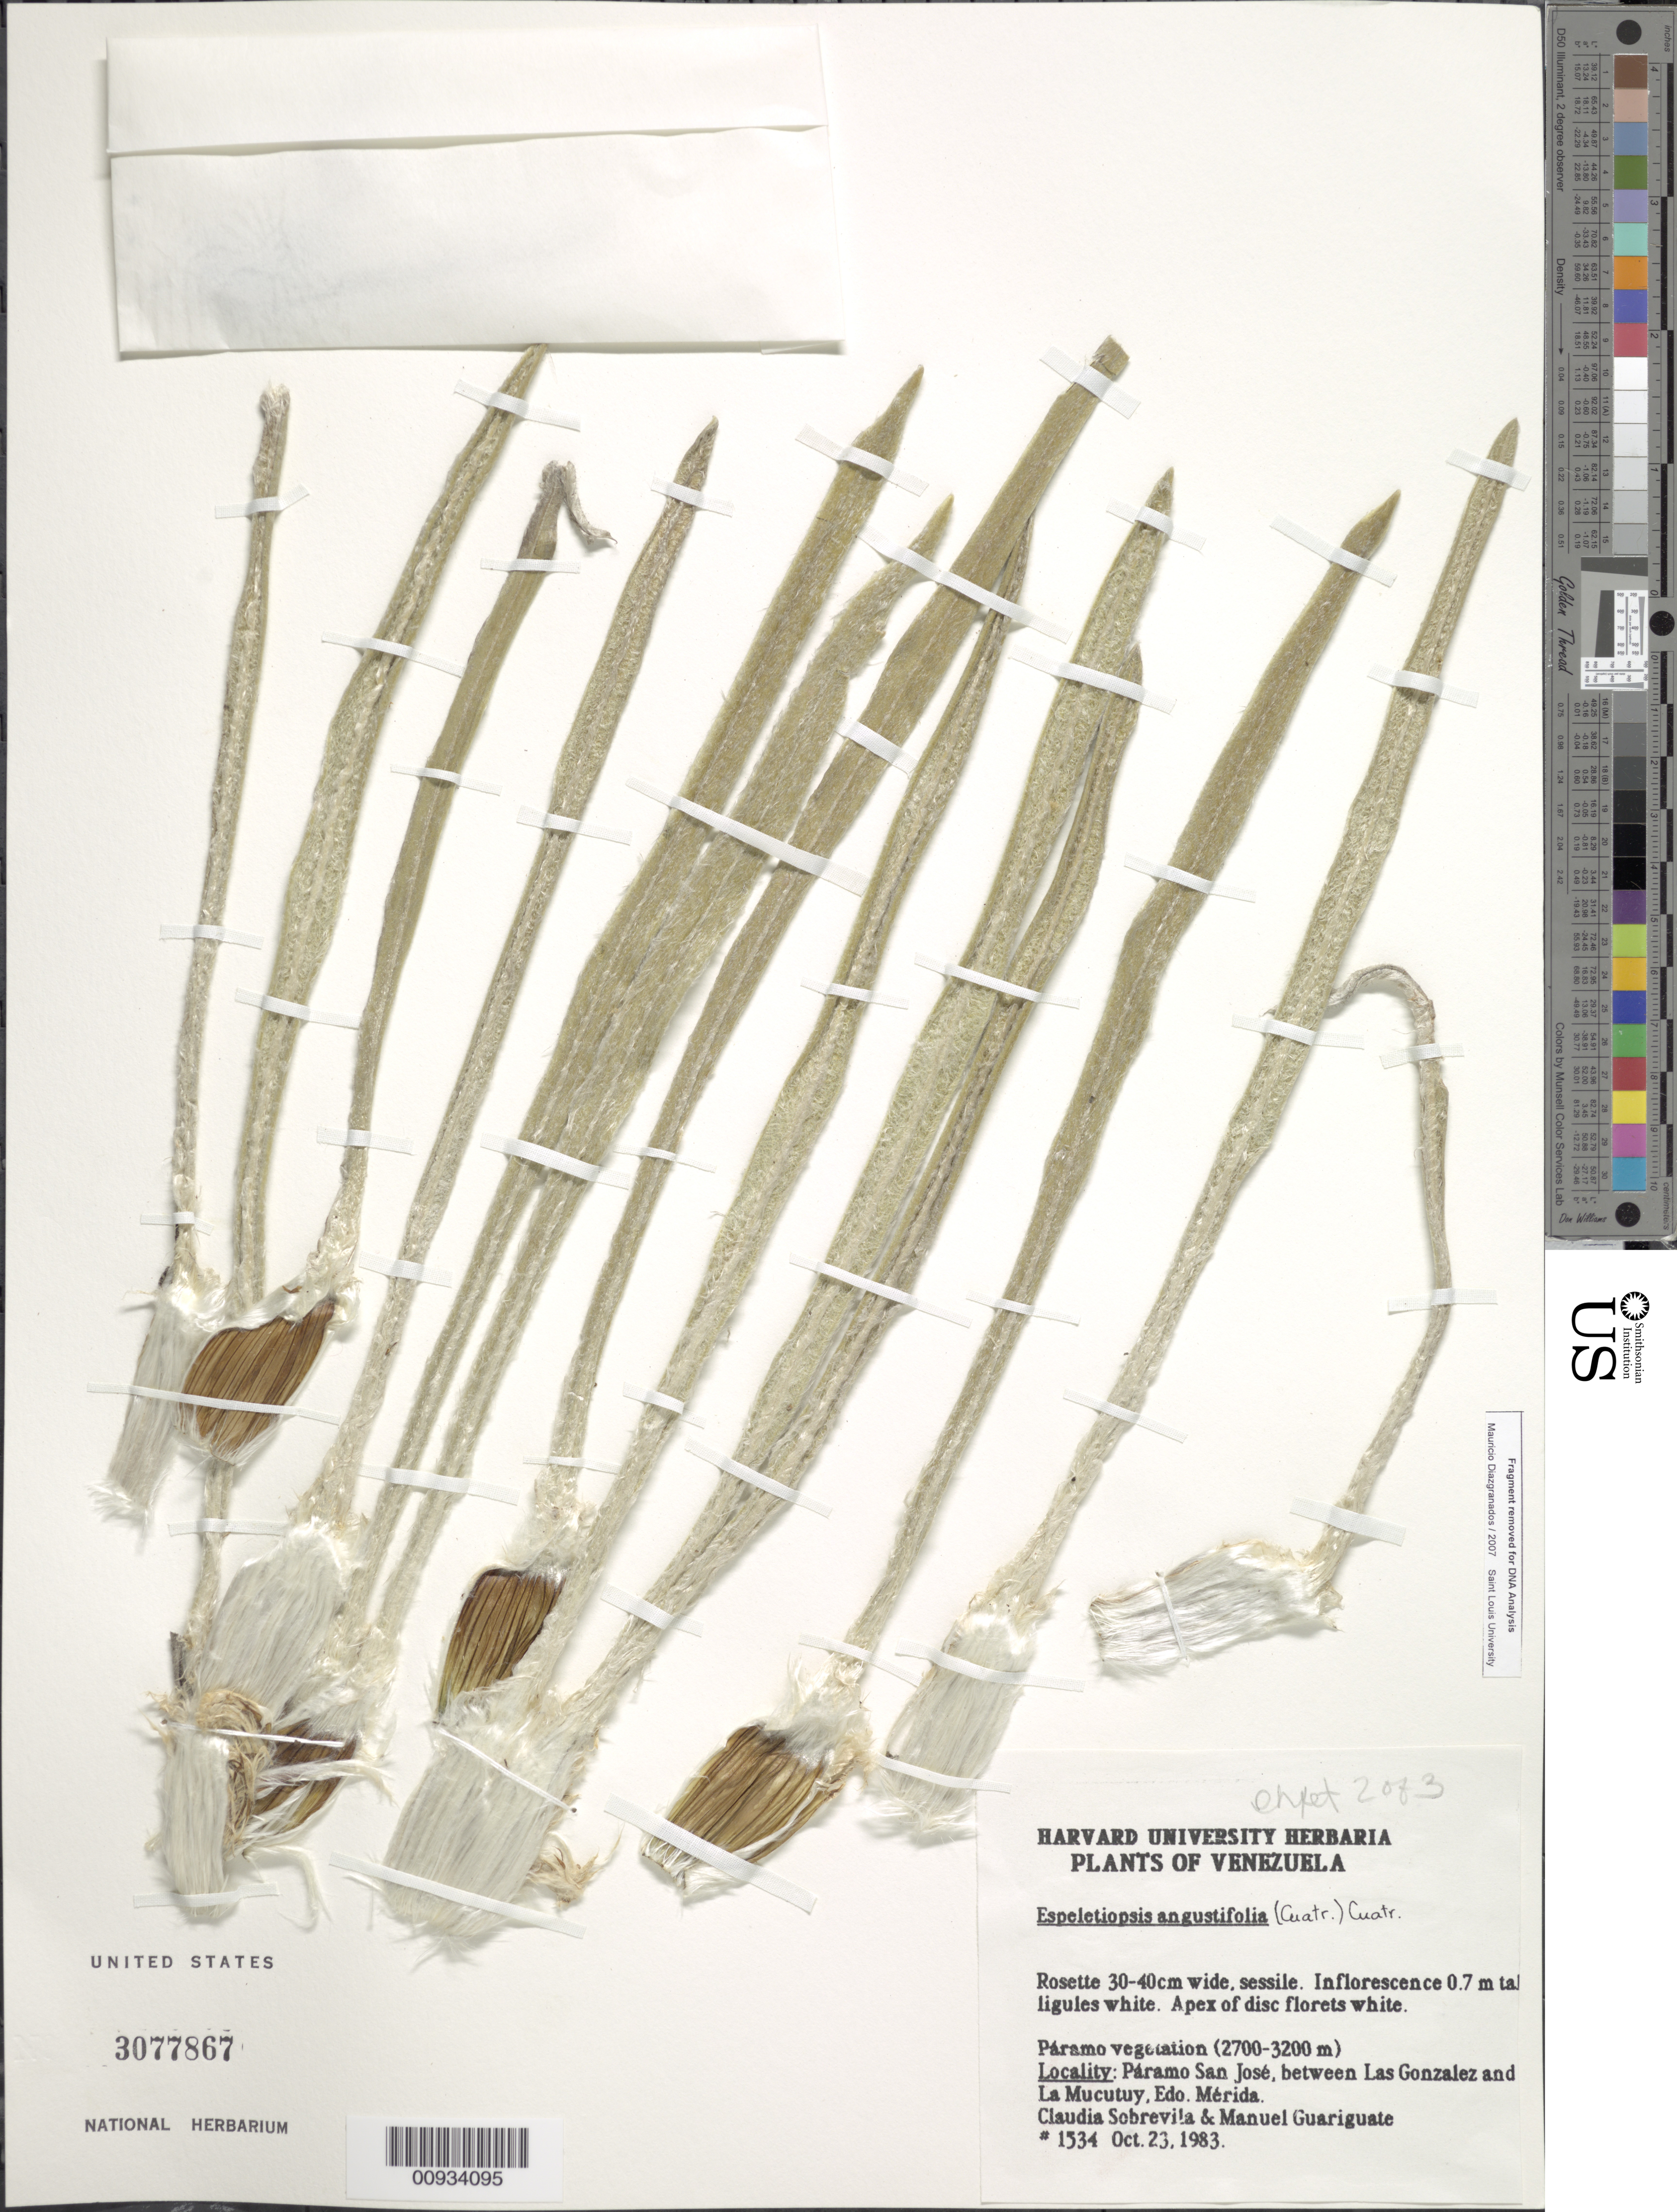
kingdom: Plantae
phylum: Tracheophyta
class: Magnoliopsida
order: Asterales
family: Asteraceae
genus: Espeletiopsis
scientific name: Espeletiopsis angustifolia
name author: (Cuatrec.) Cuatrec.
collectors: C. Sobrevila & M. López Figueiras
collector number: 1534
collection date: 1983-10-23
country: Venezuela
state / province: Mérida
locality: Paramo San Jose, between Las Gonzalez and La Mucutuy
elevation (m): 2700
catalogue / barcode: US 3077867